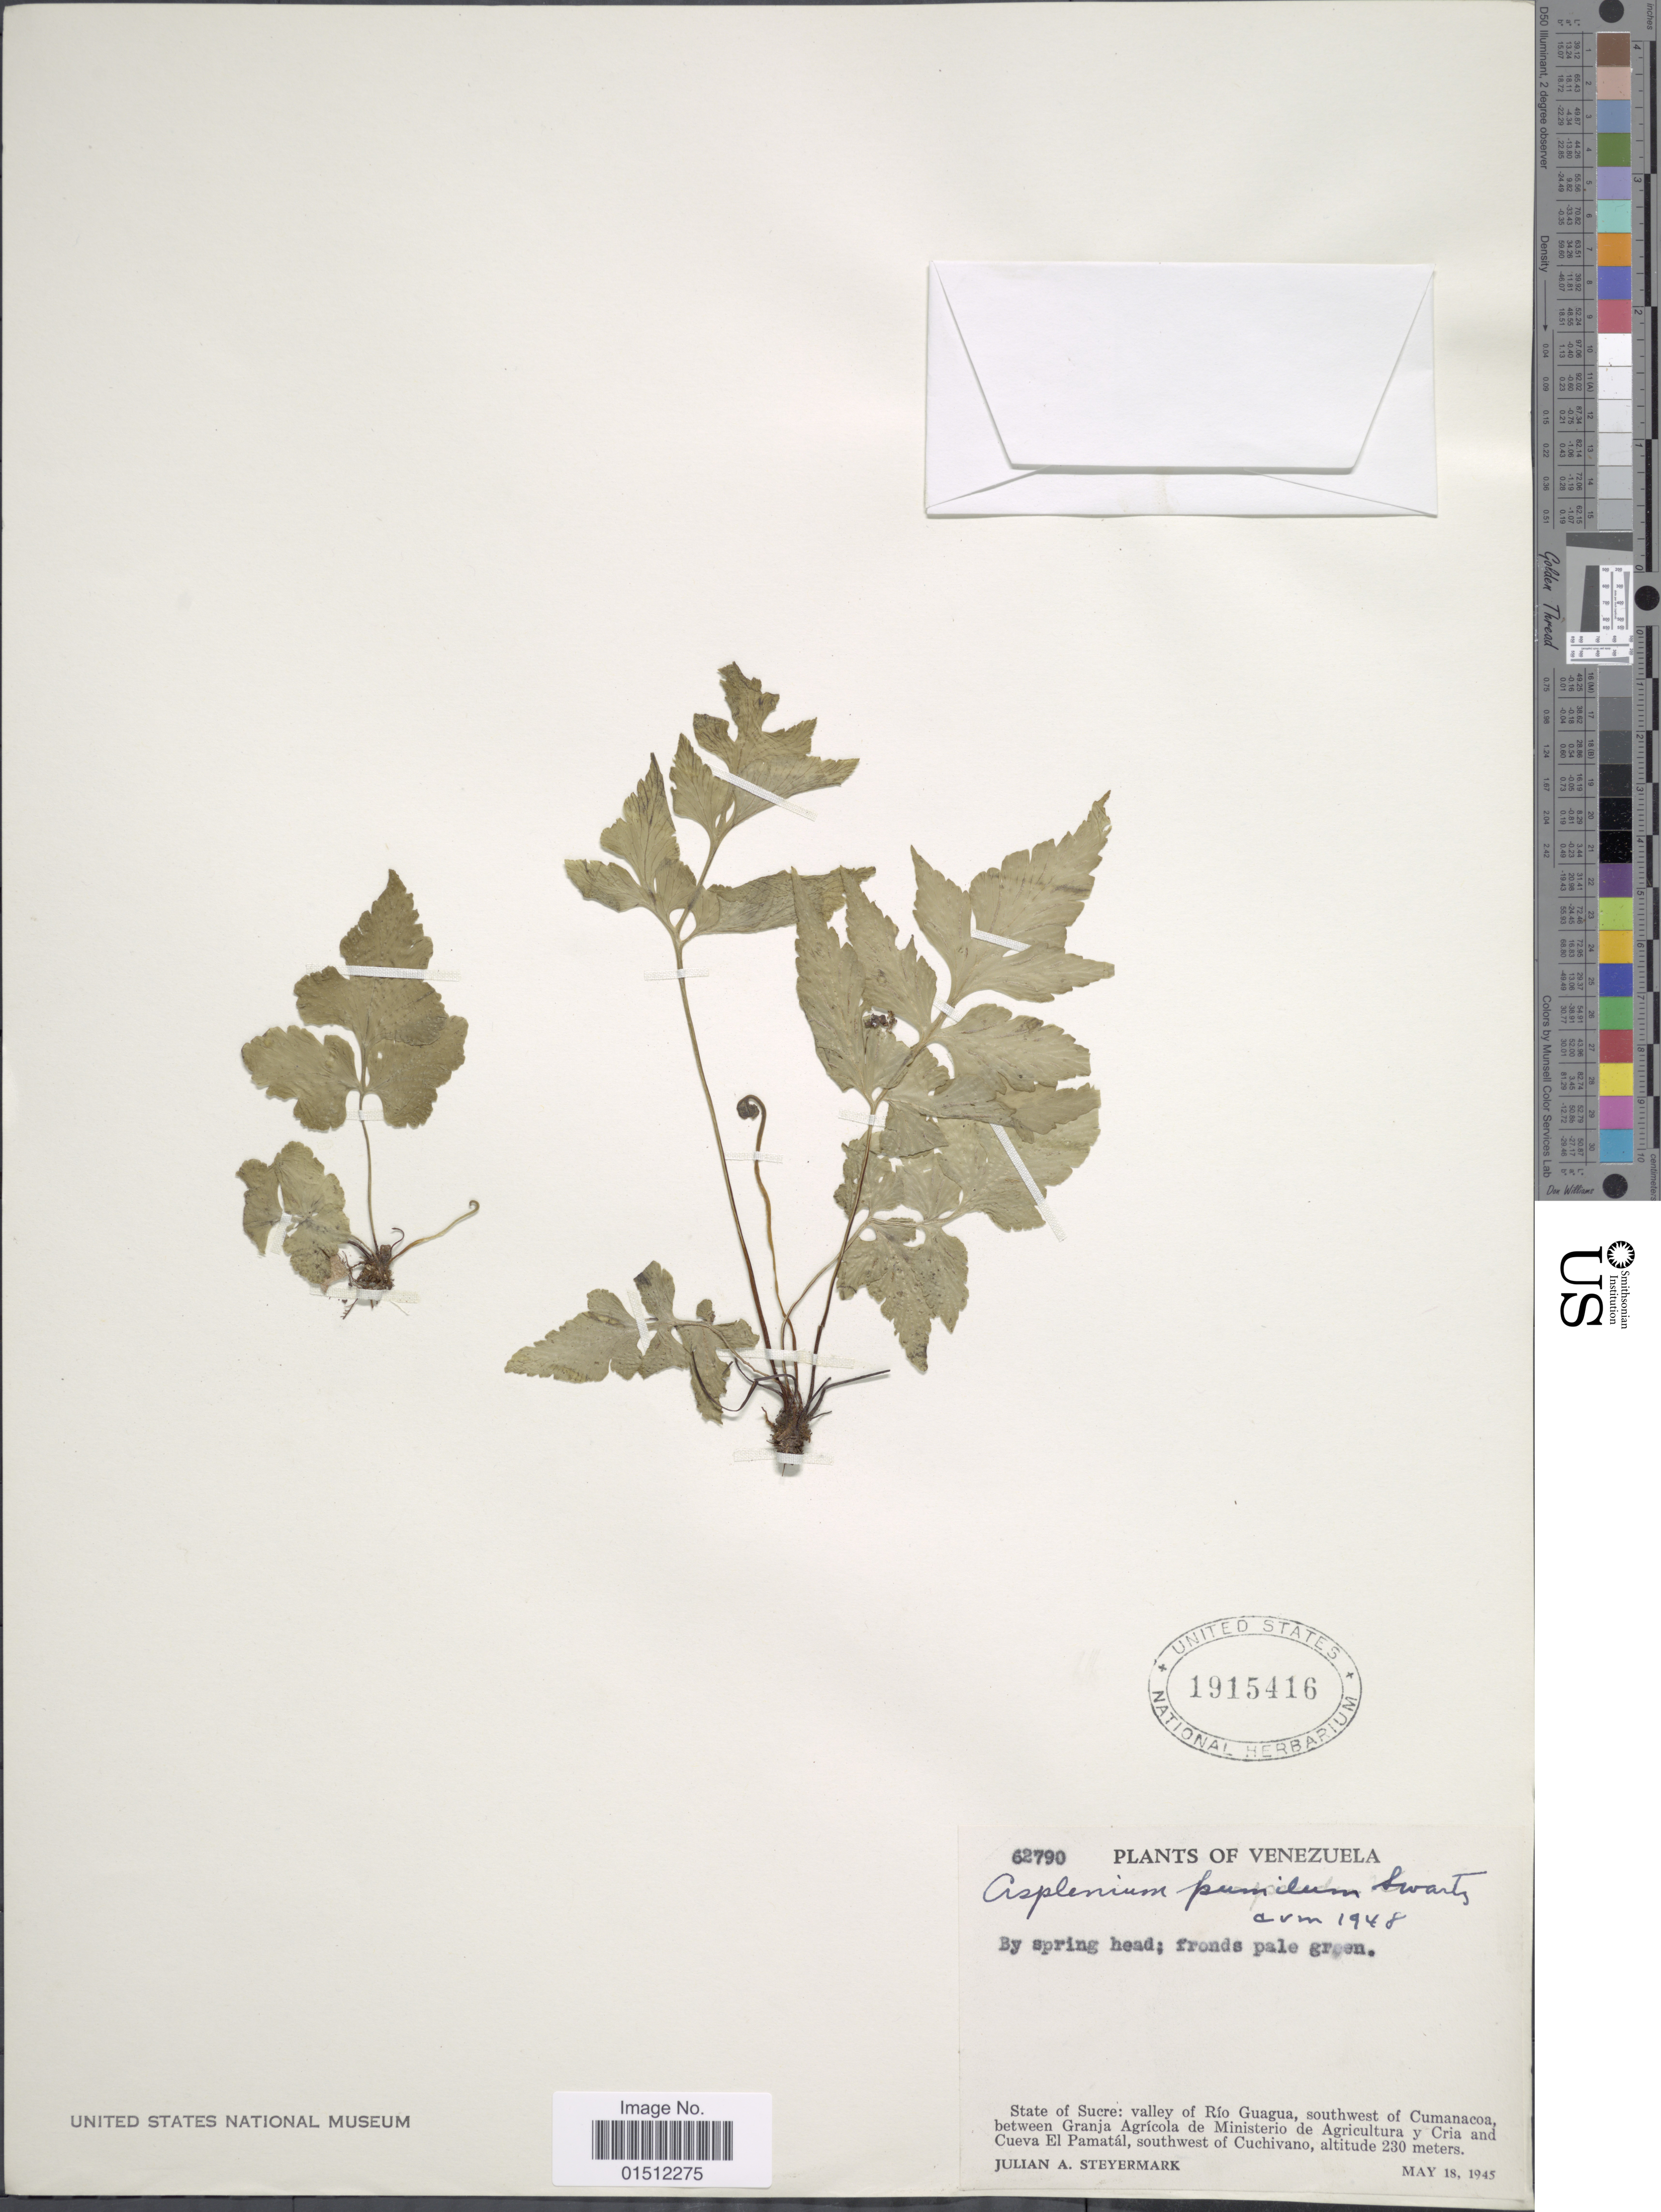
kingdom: Plantae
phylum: Tracheophyta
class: Polypodiopsida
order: Polypodiales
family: Aspleniaceae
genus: Asplenium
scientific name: Asplenium pumilum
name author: Sw.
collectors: J. Steyermark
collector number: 62790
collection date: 1945-05-18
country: Venezuela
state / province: Sucre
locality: Venezuela, State of Sucre: valley of Rio Guagua, southwest of Cumanacoa, between Granja Agricola de Ministerio de Agricultura y Cria and Cueva El Pamatal, southwest of Cuchivano.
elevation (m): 230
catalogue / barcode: US 1915416